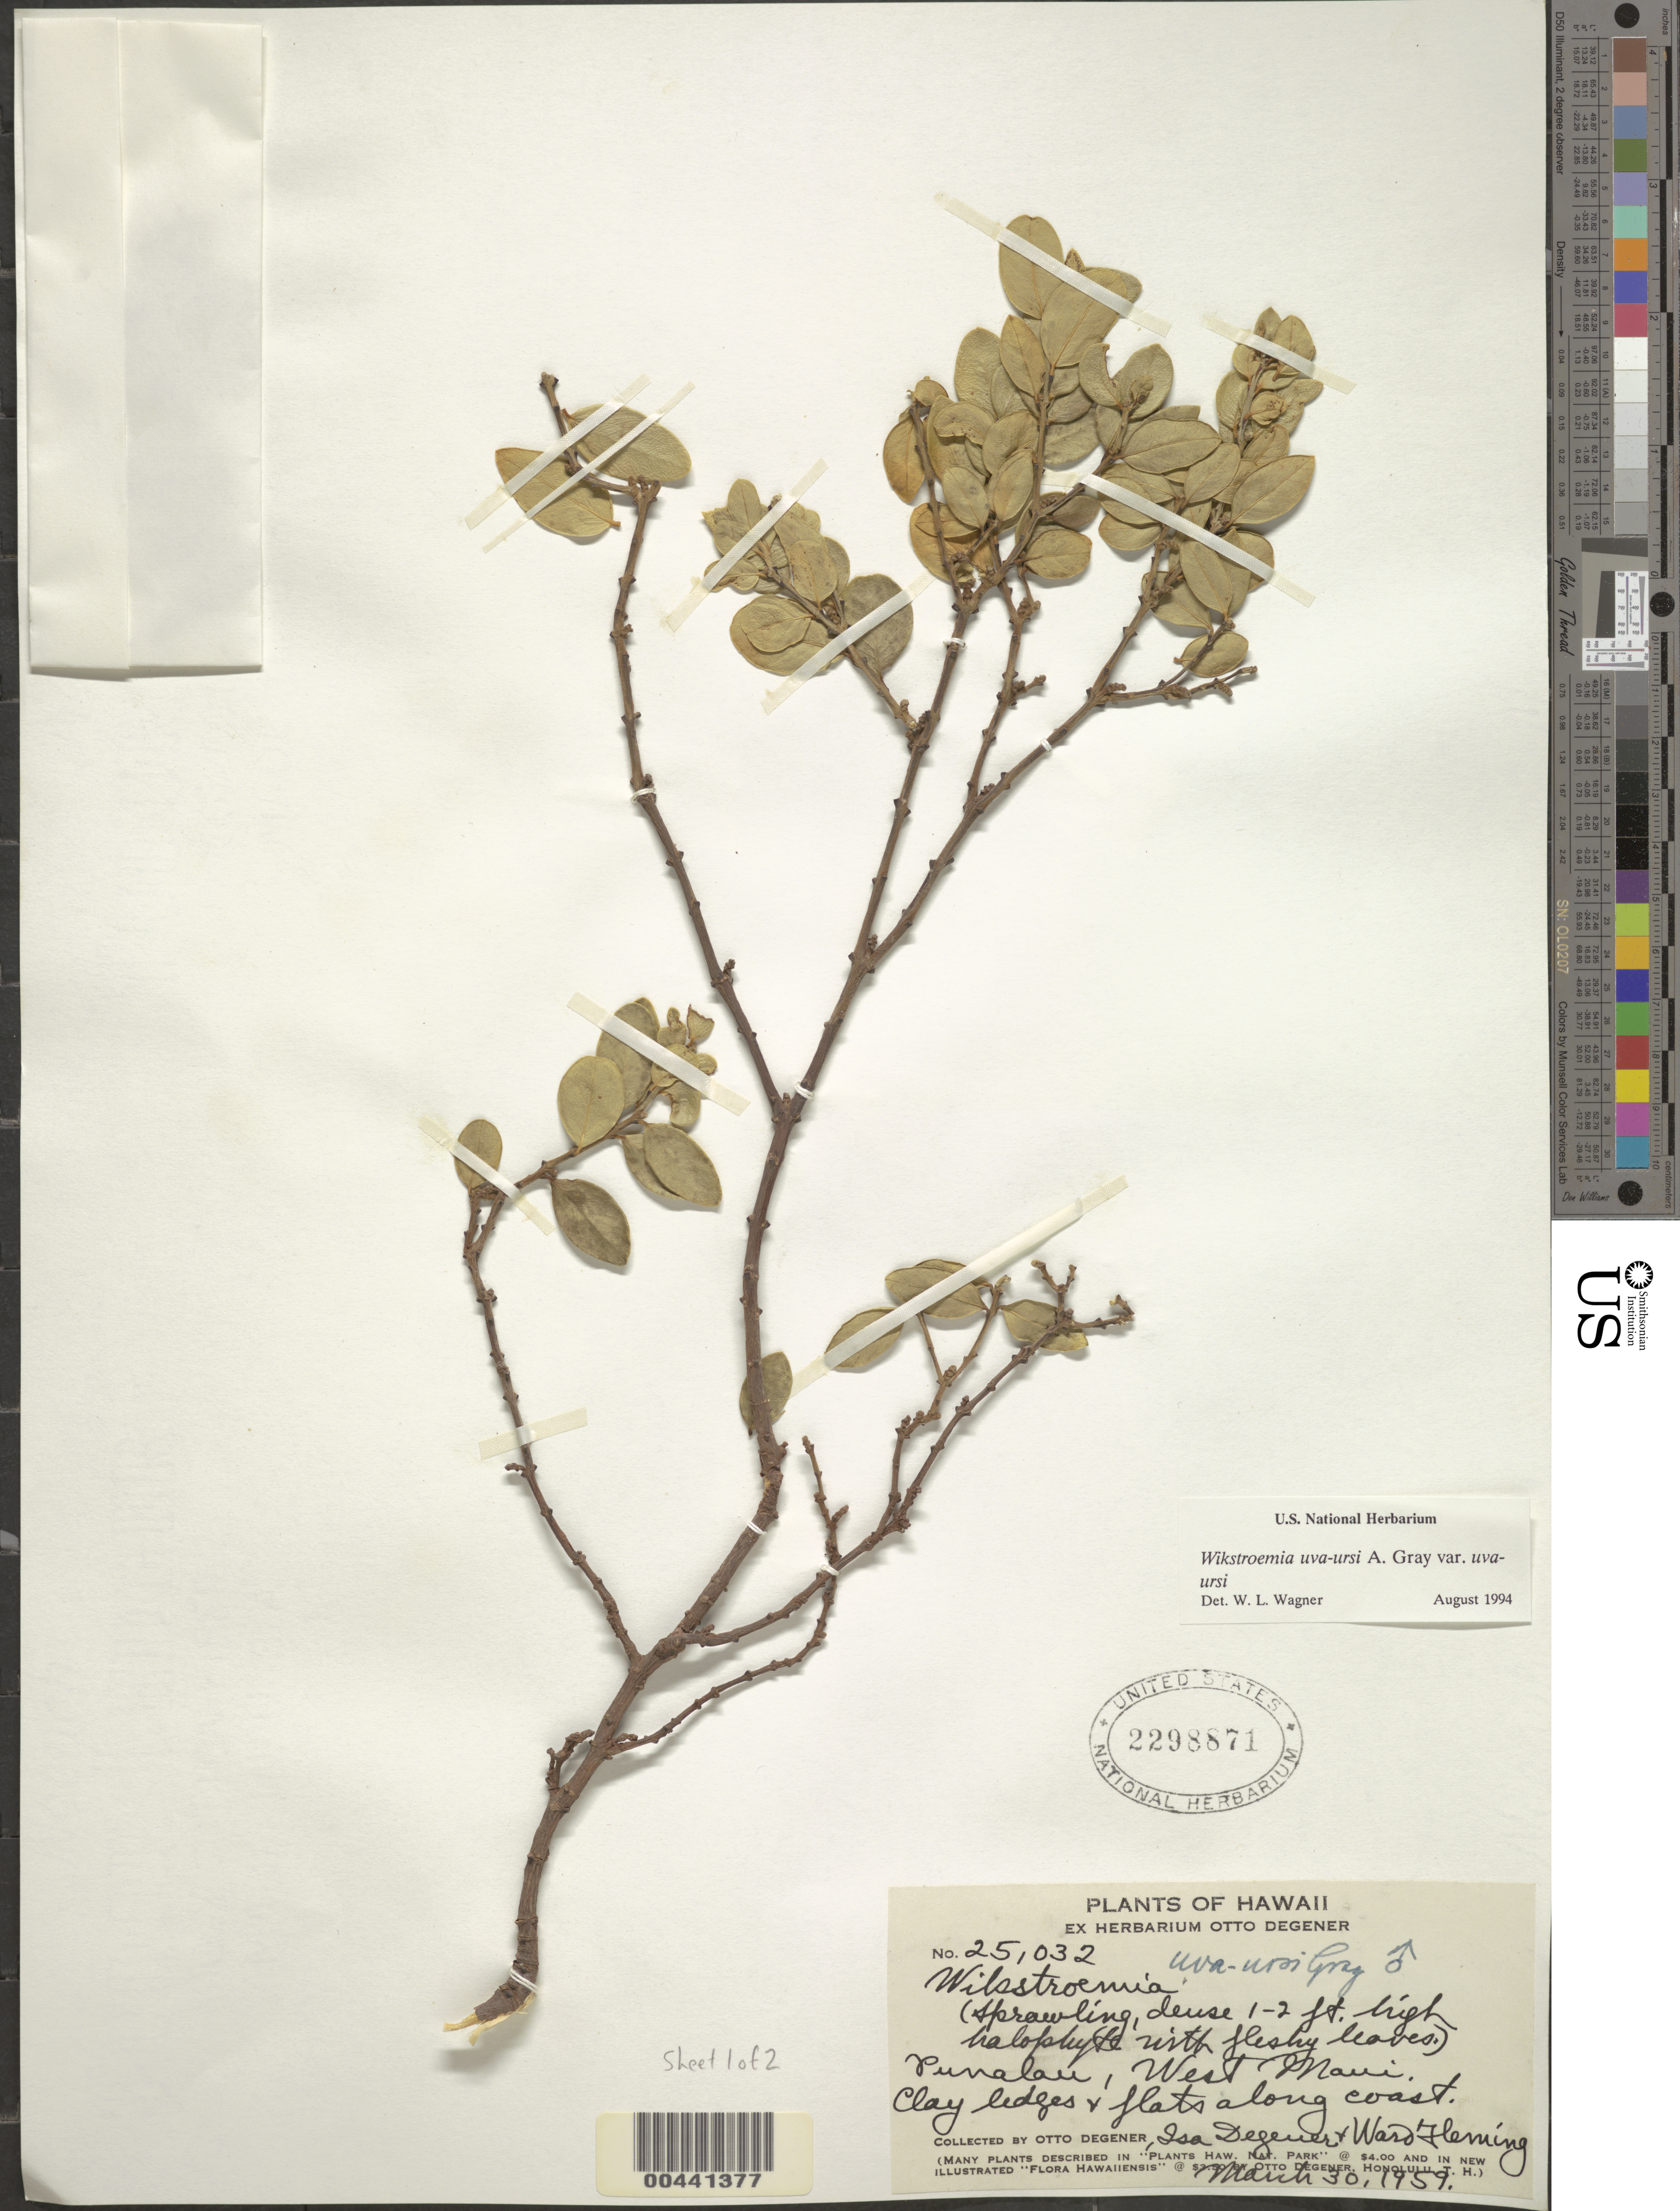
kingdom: Plantae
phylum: Tracheophyta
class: Magnoliopsida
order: Malvales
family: Thymelaeaceae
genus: Wikstroemia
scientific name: Wikstroemia uva-ursi var. uva-ursi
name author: A. Gray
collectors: O. Degener, I. Degener & W. Fleming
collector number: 25032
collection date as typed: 30 Mar 1959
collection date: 1959-03-30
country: United States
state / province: Hawaii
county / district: Maui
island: Maui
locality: Punalau, W Maui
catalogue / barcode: US 2298871